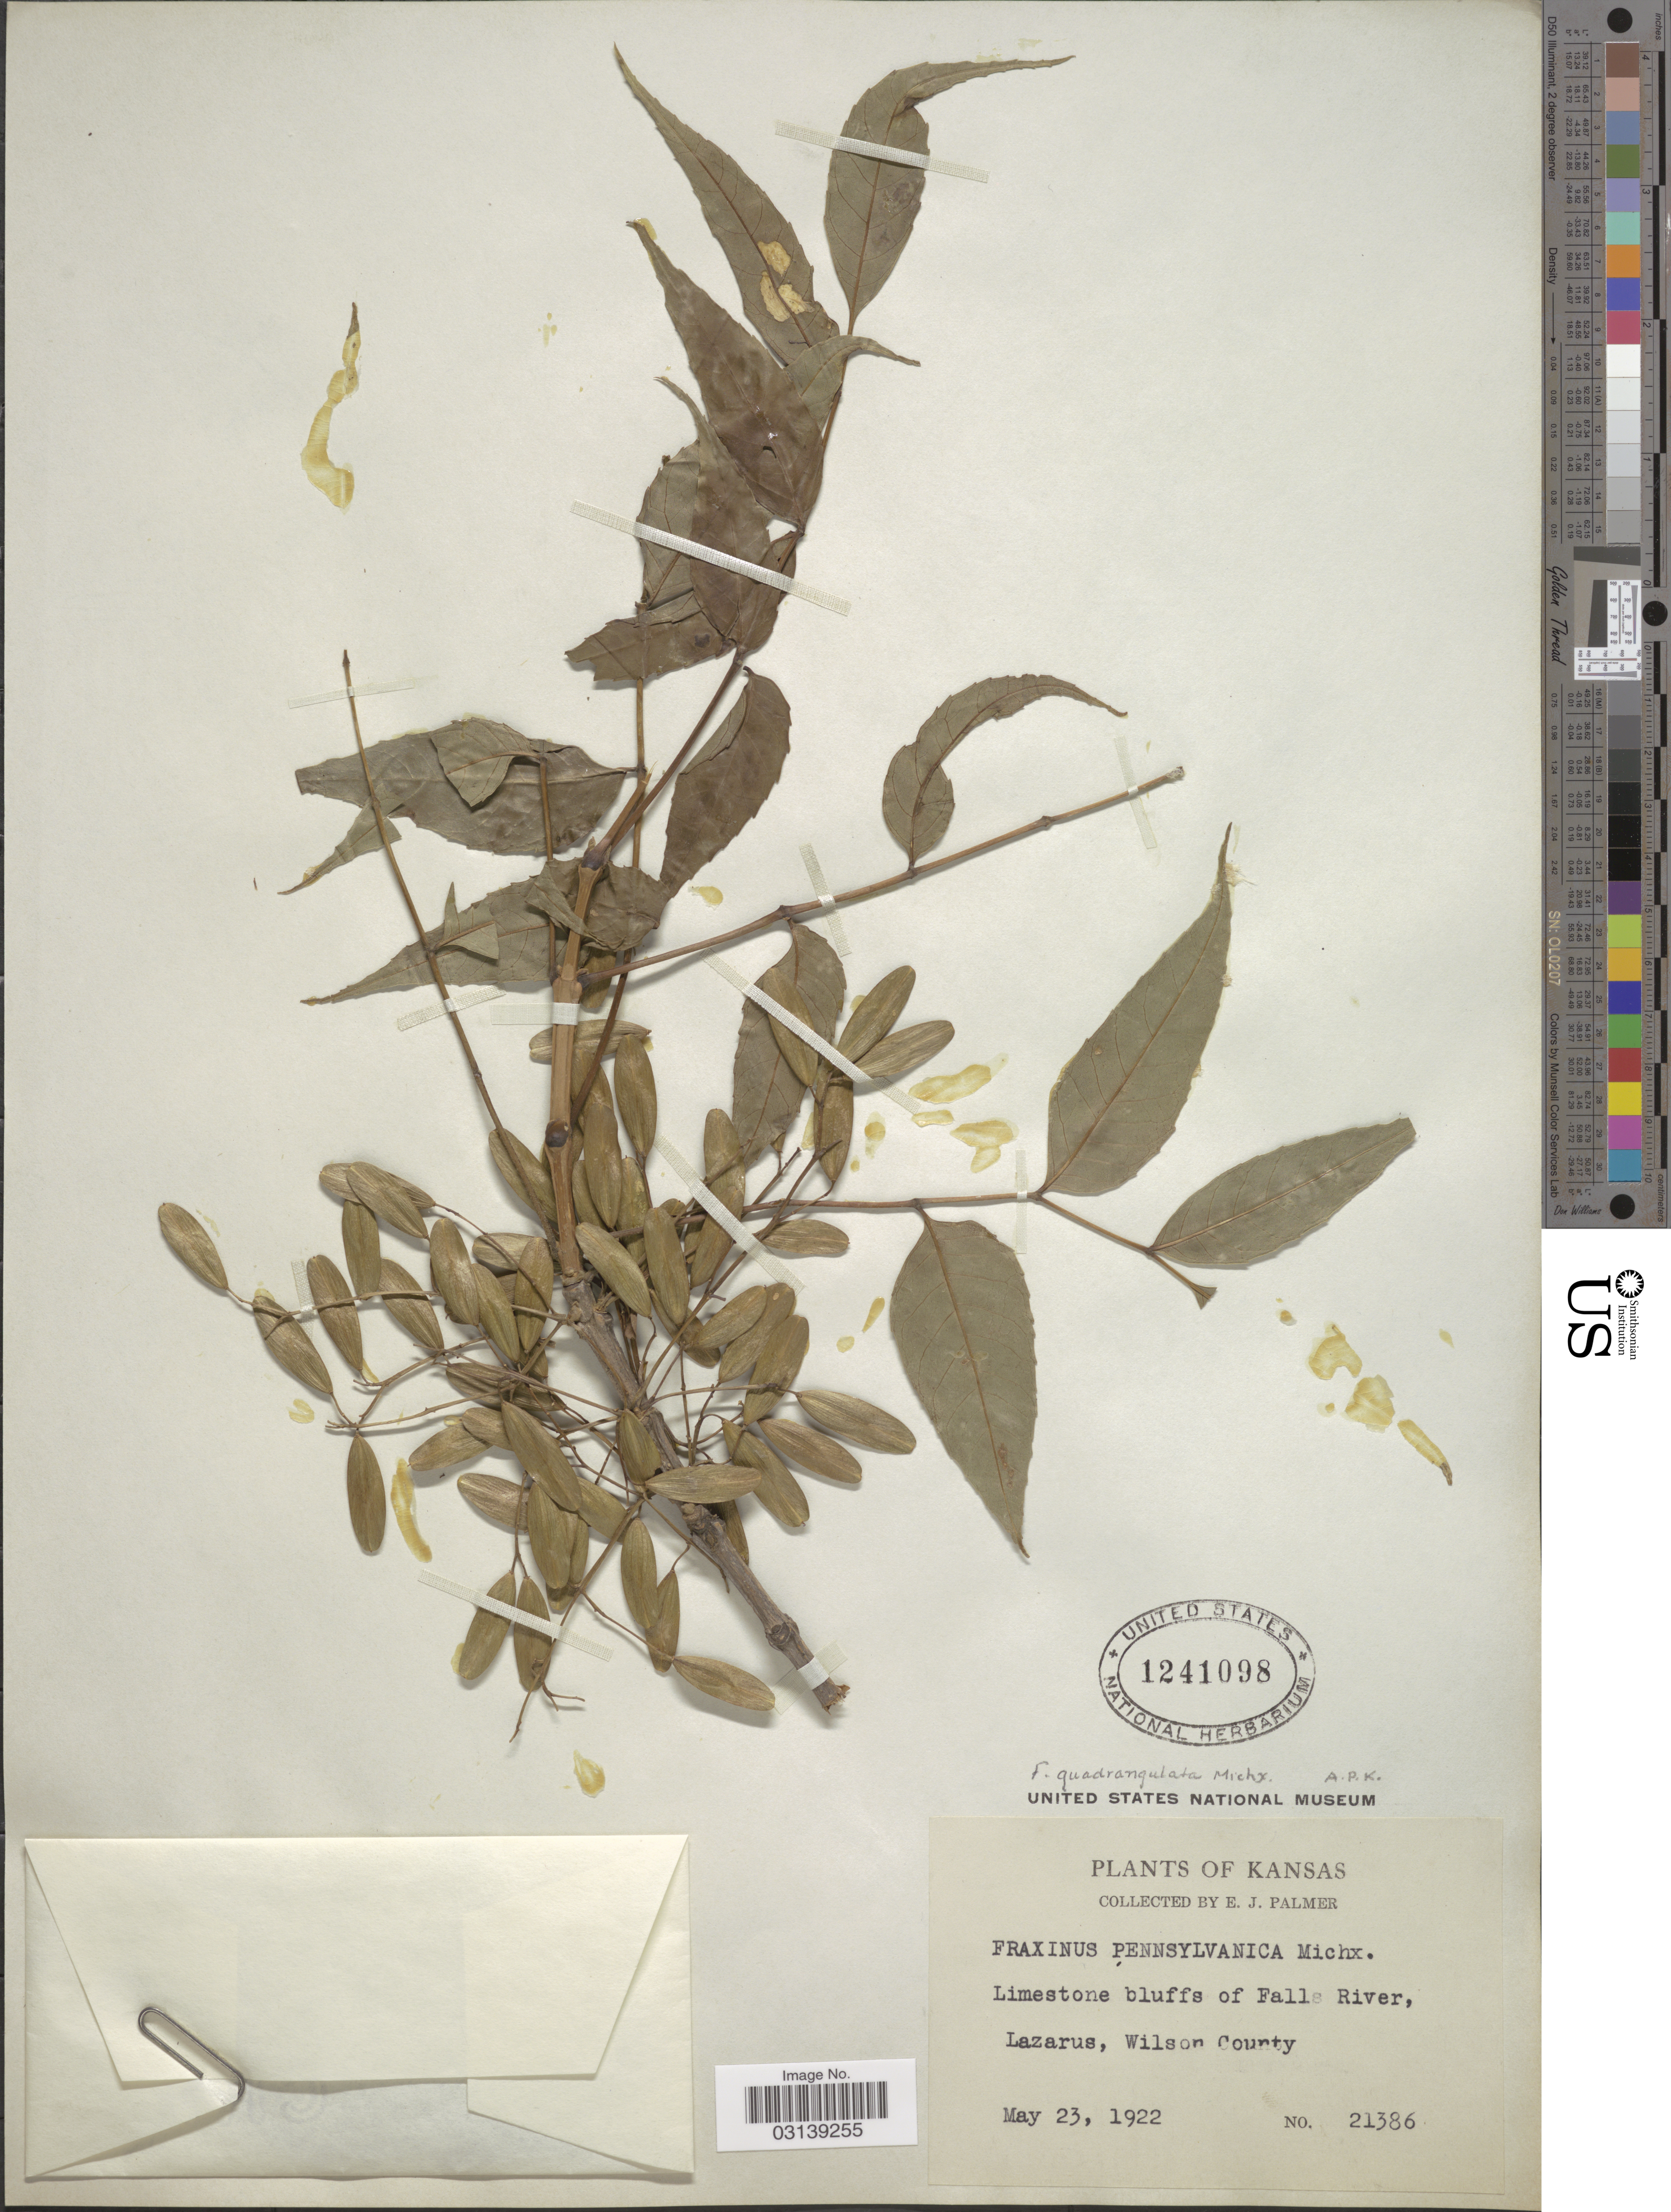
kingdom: Plantae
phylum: Tracheophyta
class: Magnoliopsida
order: Lamiales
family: Oleaceae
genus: Fraxinus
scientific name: Fraxinus quadrangulata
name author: Michx.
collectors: E. J. Palmer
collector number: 21386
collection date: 1922-05-23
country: United States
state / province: Kansas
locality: Limestone bluffs of Falls River, Lazarus, Wilson County.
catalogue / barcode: US 1241098